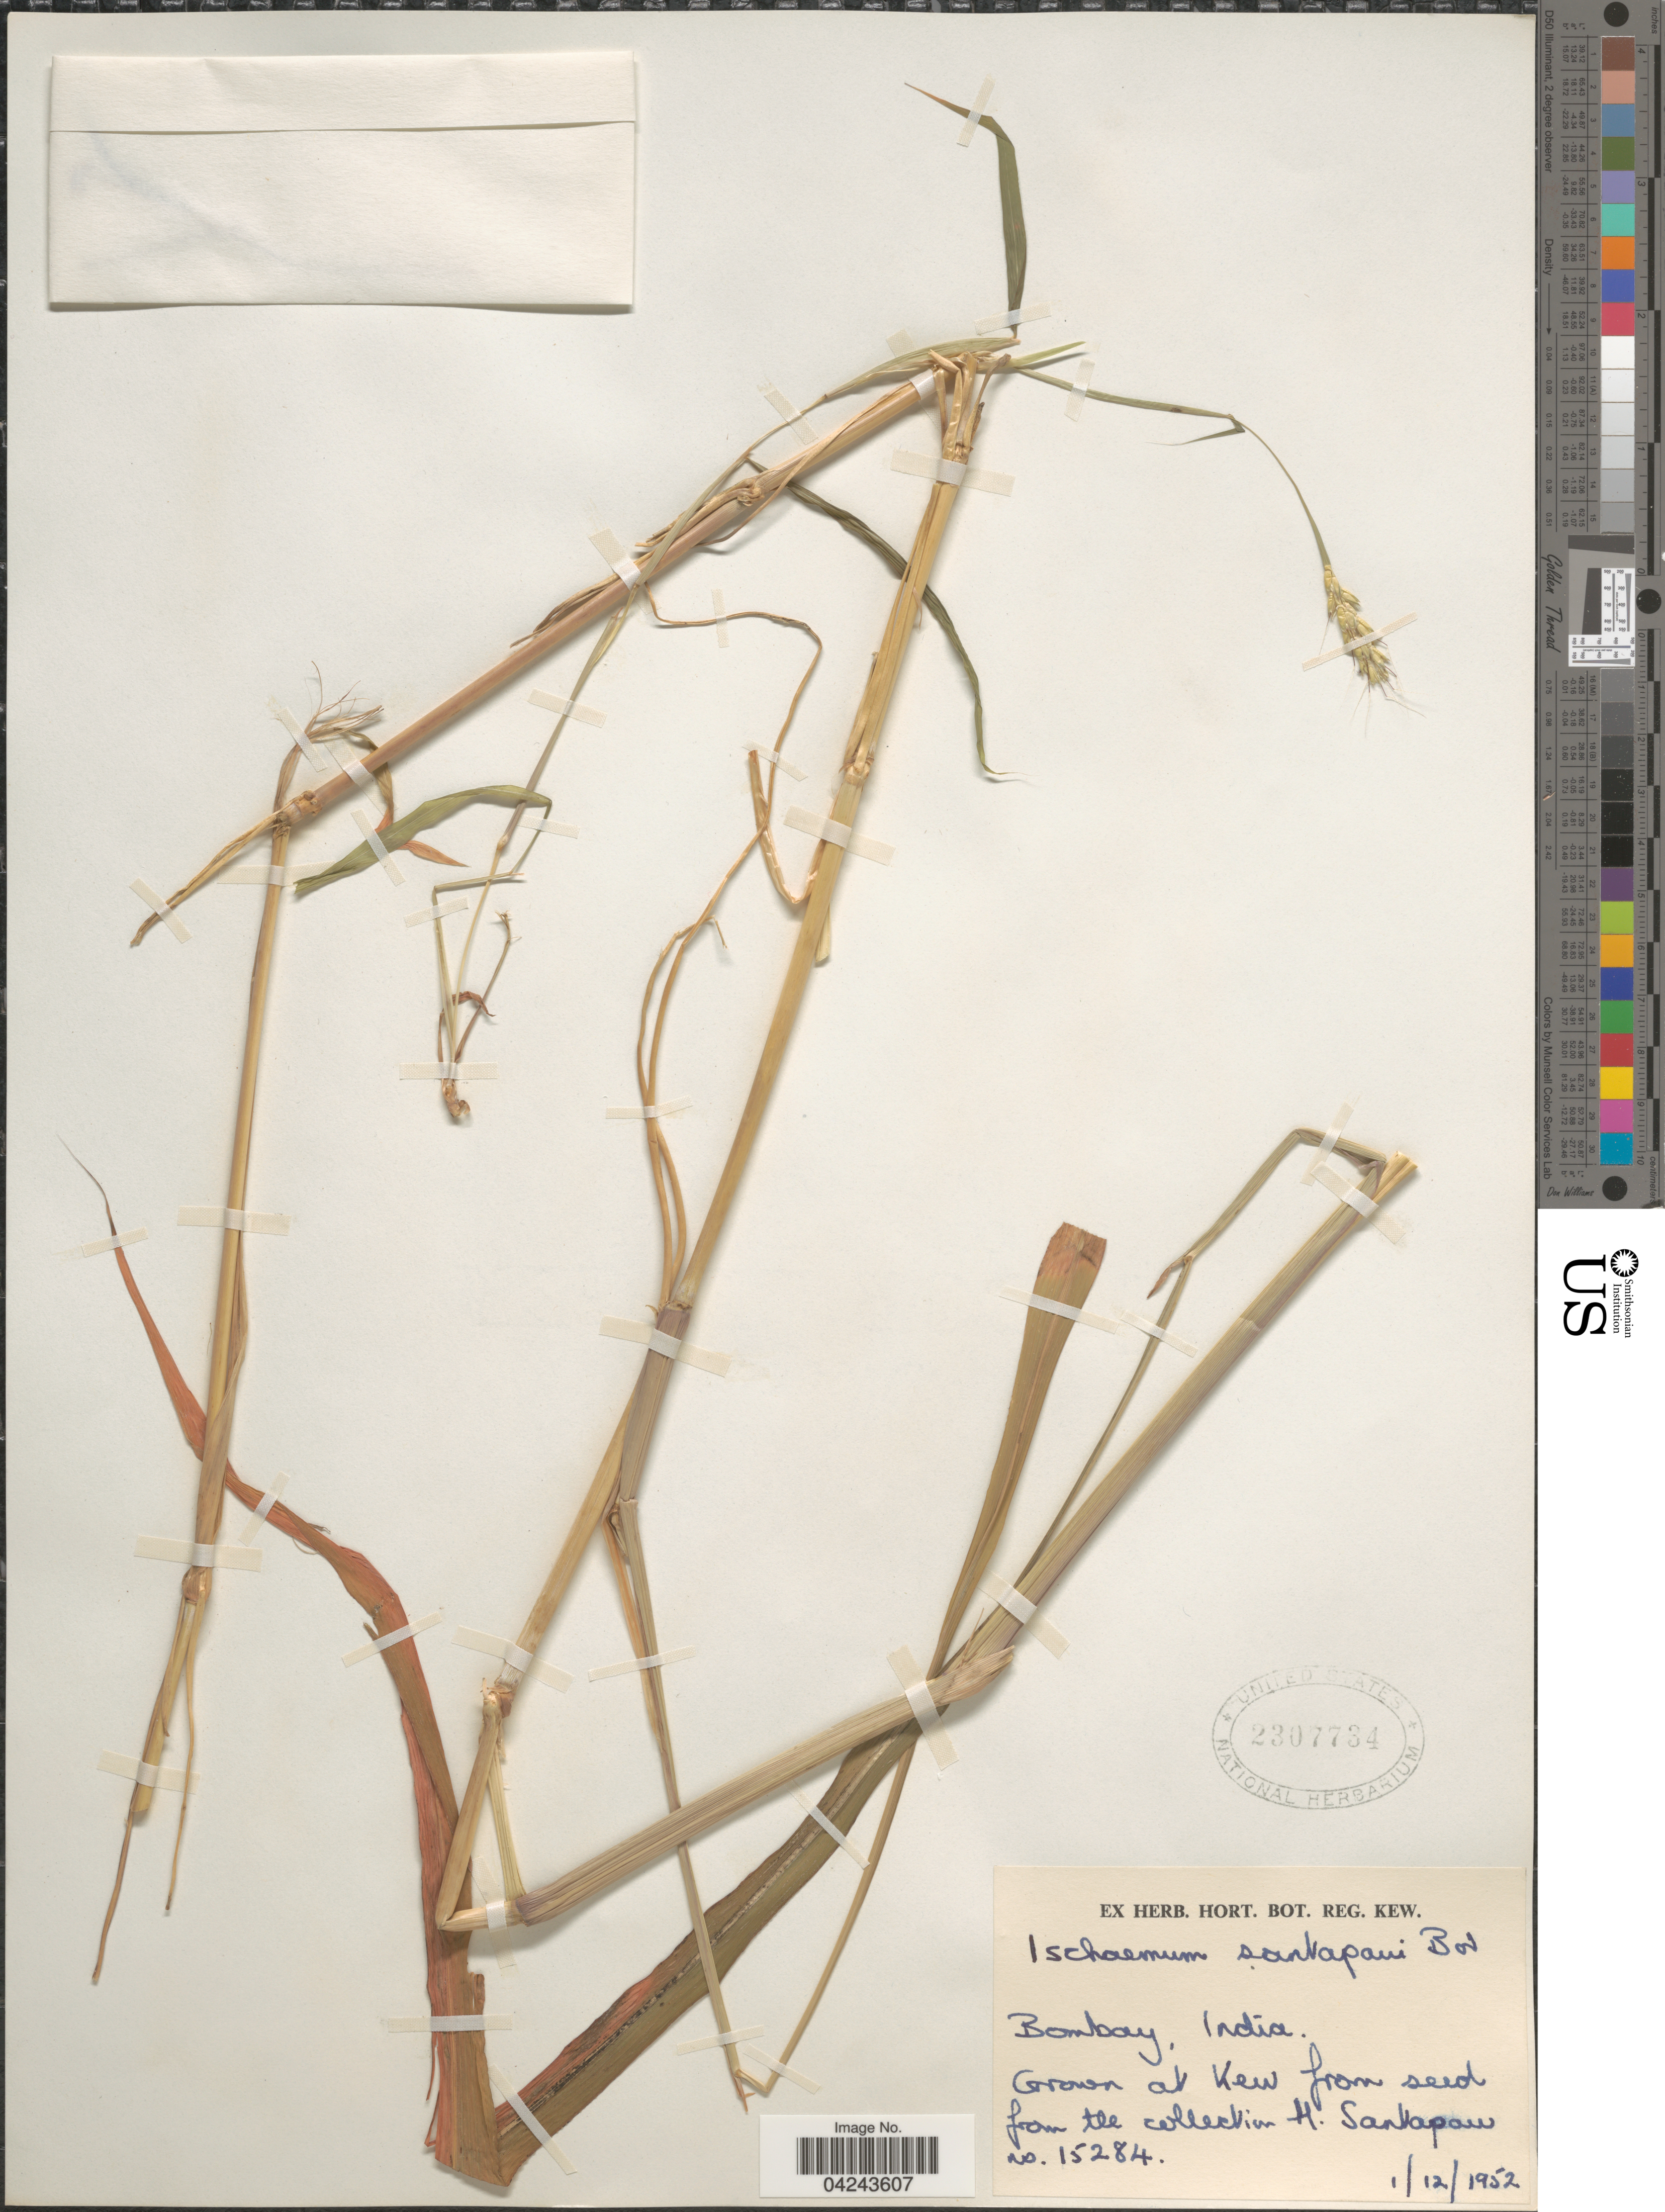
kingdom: Plantae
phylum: Tracheophyta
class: Liliopsida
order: Poales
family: Poaceae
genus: Ischaemum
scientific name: Ischaemum santapaui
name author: Bor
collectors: Santapau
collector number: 15284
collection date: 1952-12-01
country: India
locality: Bombay. Grown at Kew.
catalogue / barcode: US 2307734